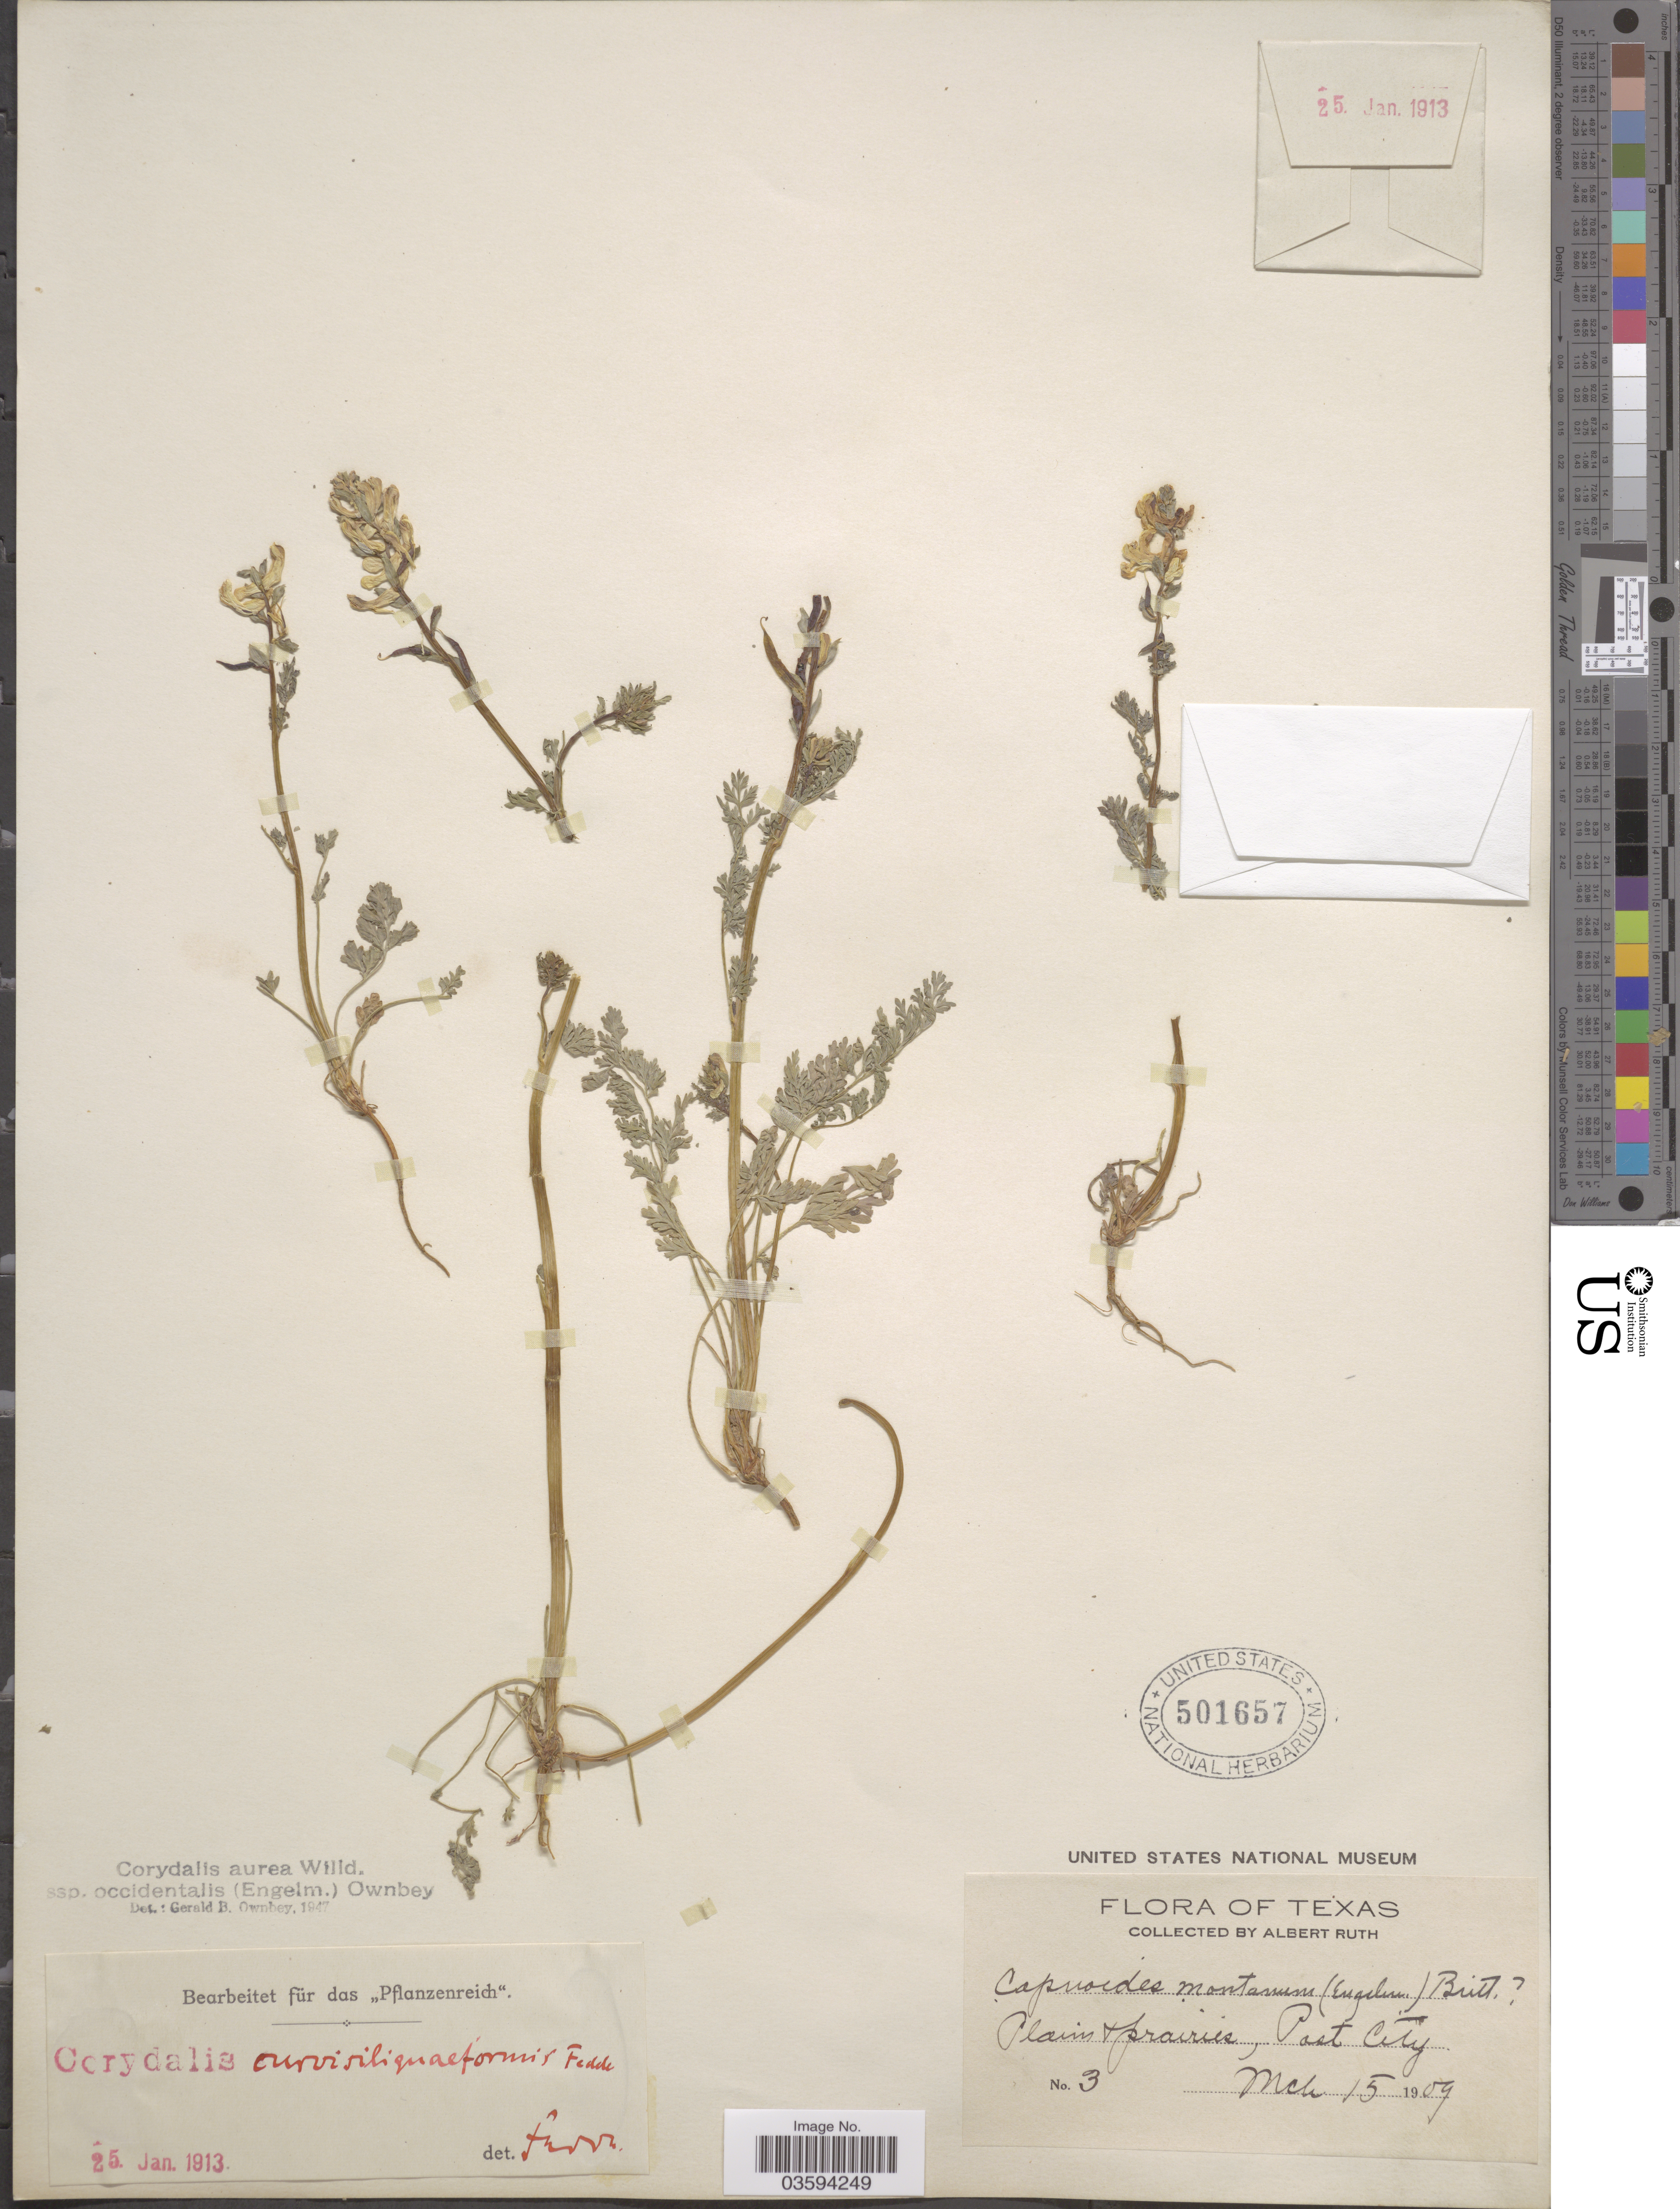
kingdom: Plantae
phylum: Tracheophyta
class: Magnoliopsida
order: Ranunculales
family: Papaveraceae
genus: Corydalis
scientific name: Corydalis aurea subsp. occidentalis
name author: Willd.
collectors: A. Ruth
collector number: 3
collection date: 1909-03-15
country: United States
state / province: Texas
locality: Plain & prairies, Post City.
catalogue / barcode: US 501657